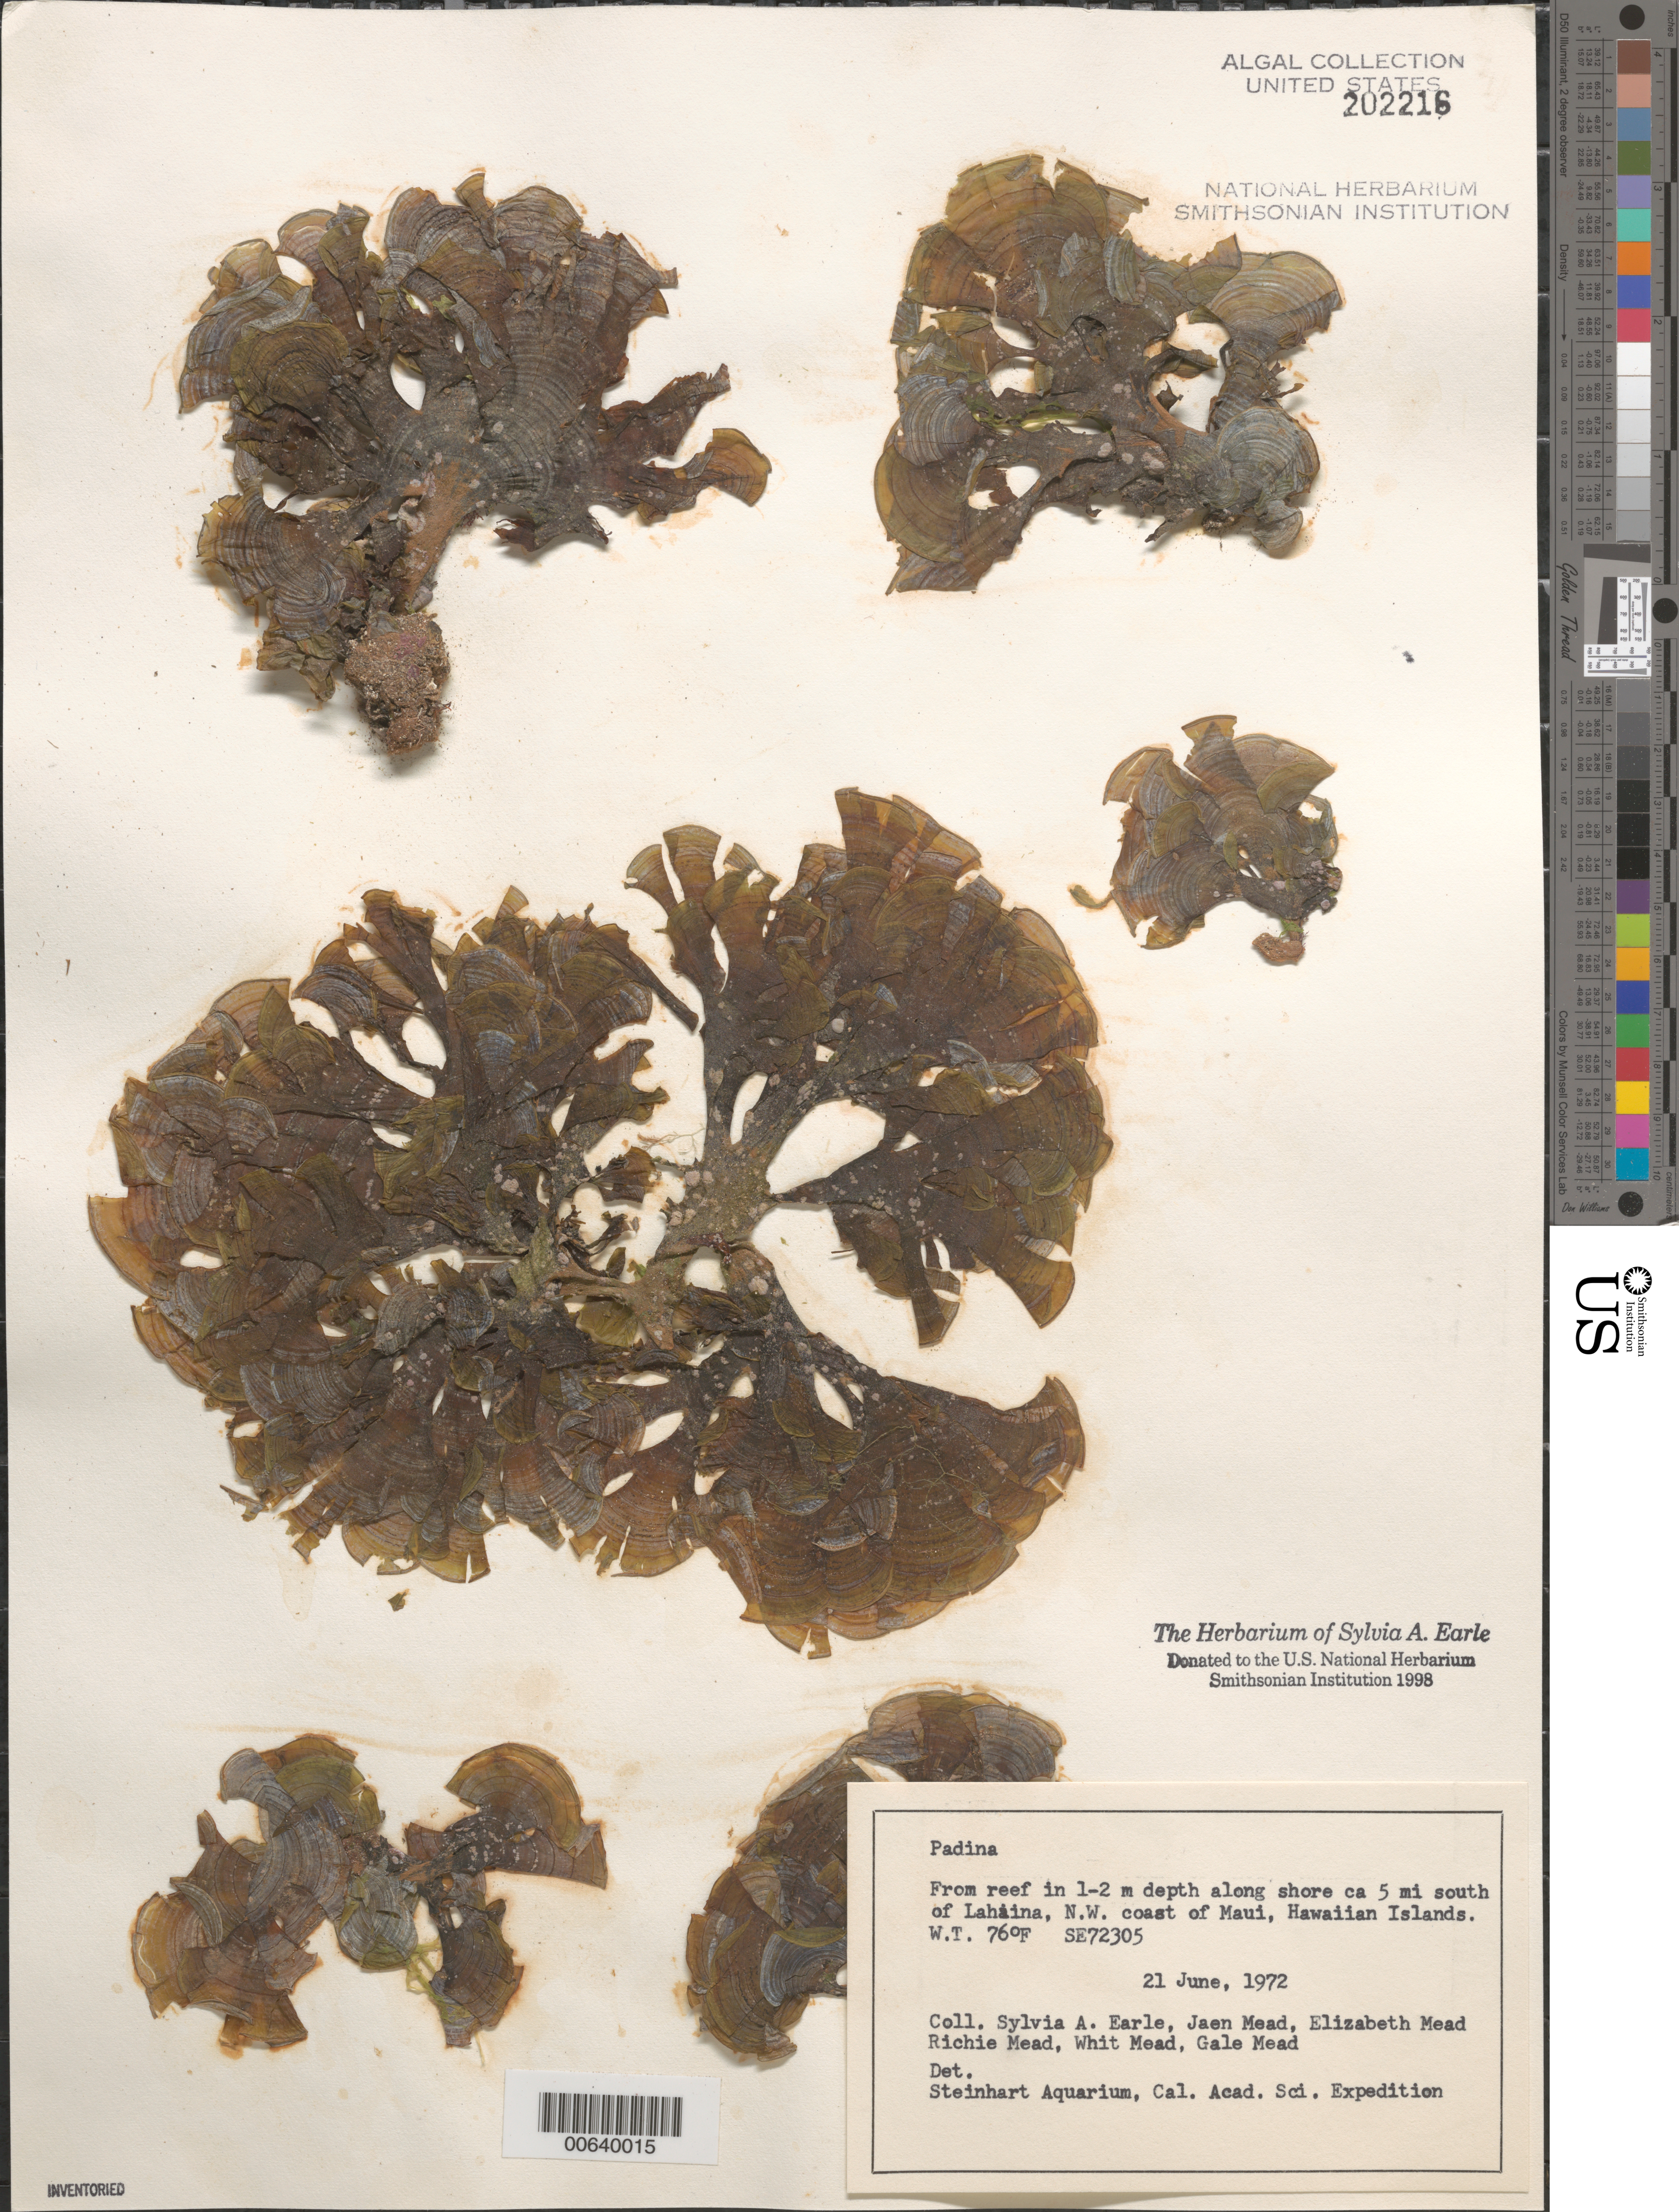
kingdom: Chromista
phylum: Ochrophyta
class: Phaeophyceae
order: Dictyotales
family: Dictyotaceae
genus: Padina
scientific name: Padina sp.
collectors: S. A. Earle, E. Mead, R. Mead, J. Mead, W. Mead & G. Mead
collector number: SE 72305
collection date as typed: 21 Jun 1972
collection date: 1972-06-21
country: United States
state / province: Hawaii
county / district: Maui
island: Maui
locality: Ca. 5 miles south of Lahaina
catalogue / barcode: US 202216